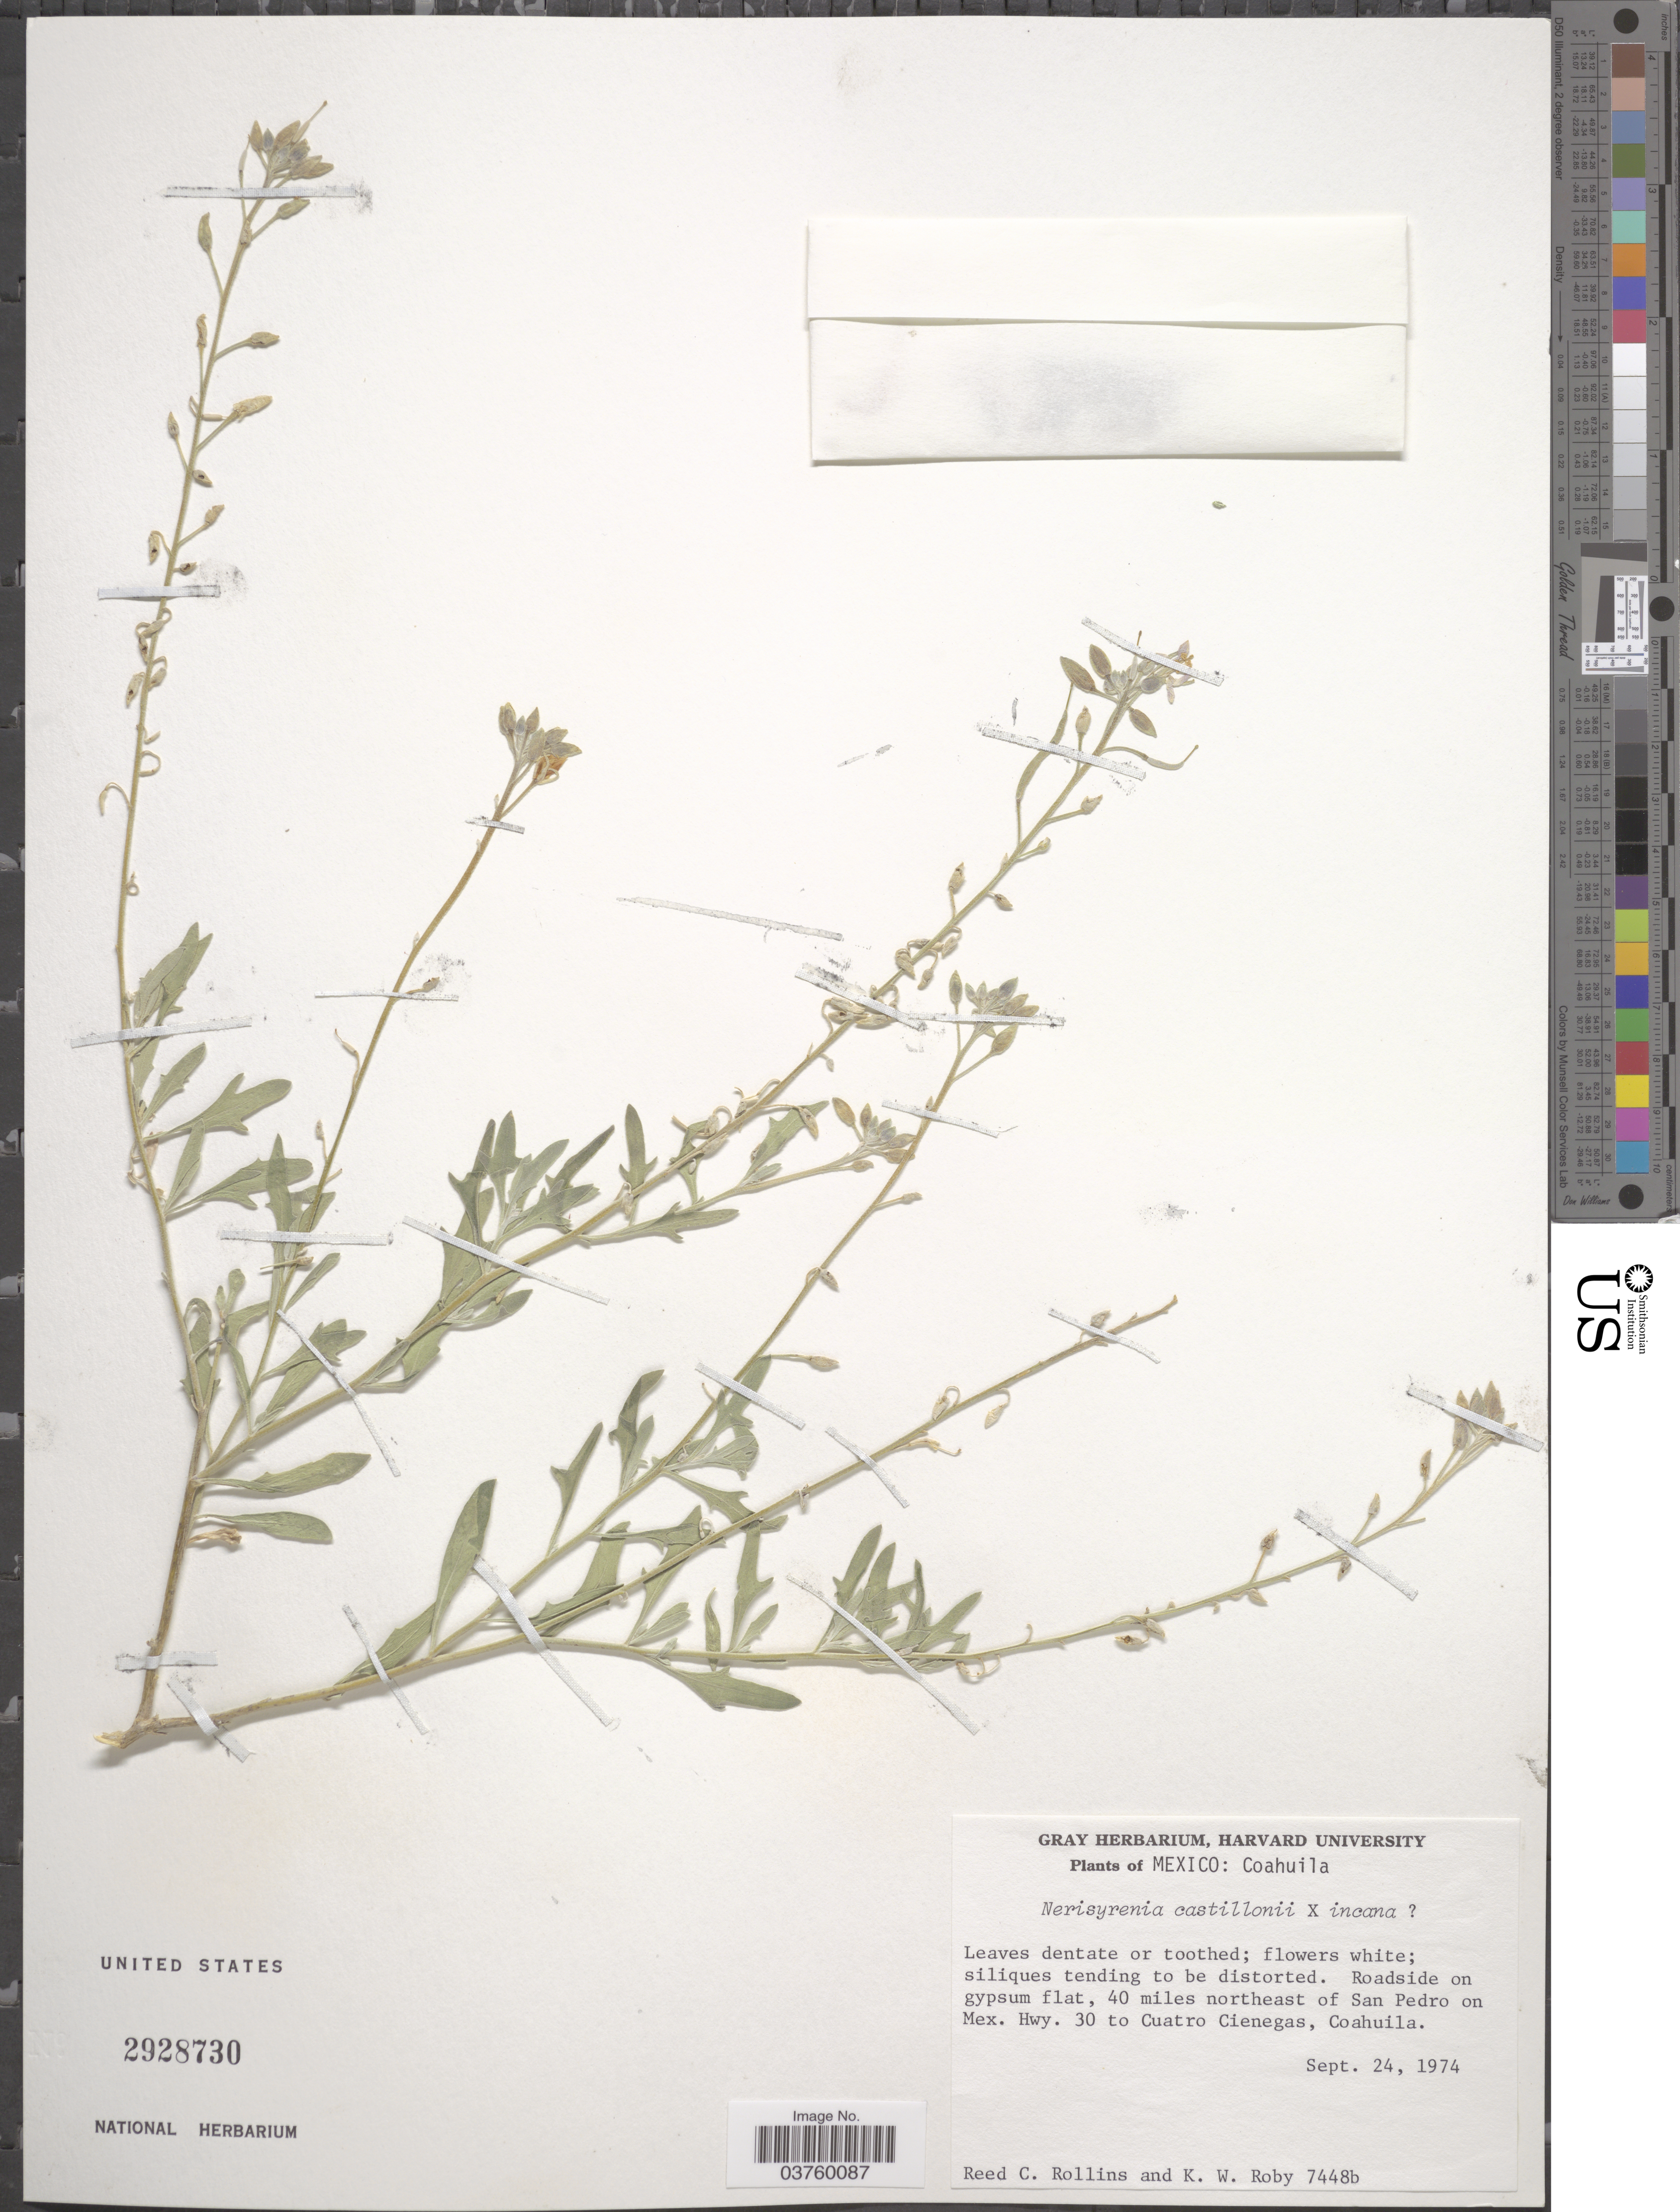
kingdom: Plantae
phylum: Tracheophyta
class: Magnoliopsida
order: Brassicales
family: Brassicaceae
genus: Nerisyrenia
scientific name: Nerisyrenia castillonii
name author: Rollins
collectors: R. C. Rollins & K. W. Roby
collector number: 7448b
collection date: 1974-09-24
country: Mexico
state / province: Coahuila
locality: Roadside on gypsum flat, 40 miles northeast of San Pedro on Mex. Hwy. 30 to Cuatro Cienegas.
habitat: roadside on gypsum flat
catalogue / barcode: US 2928730